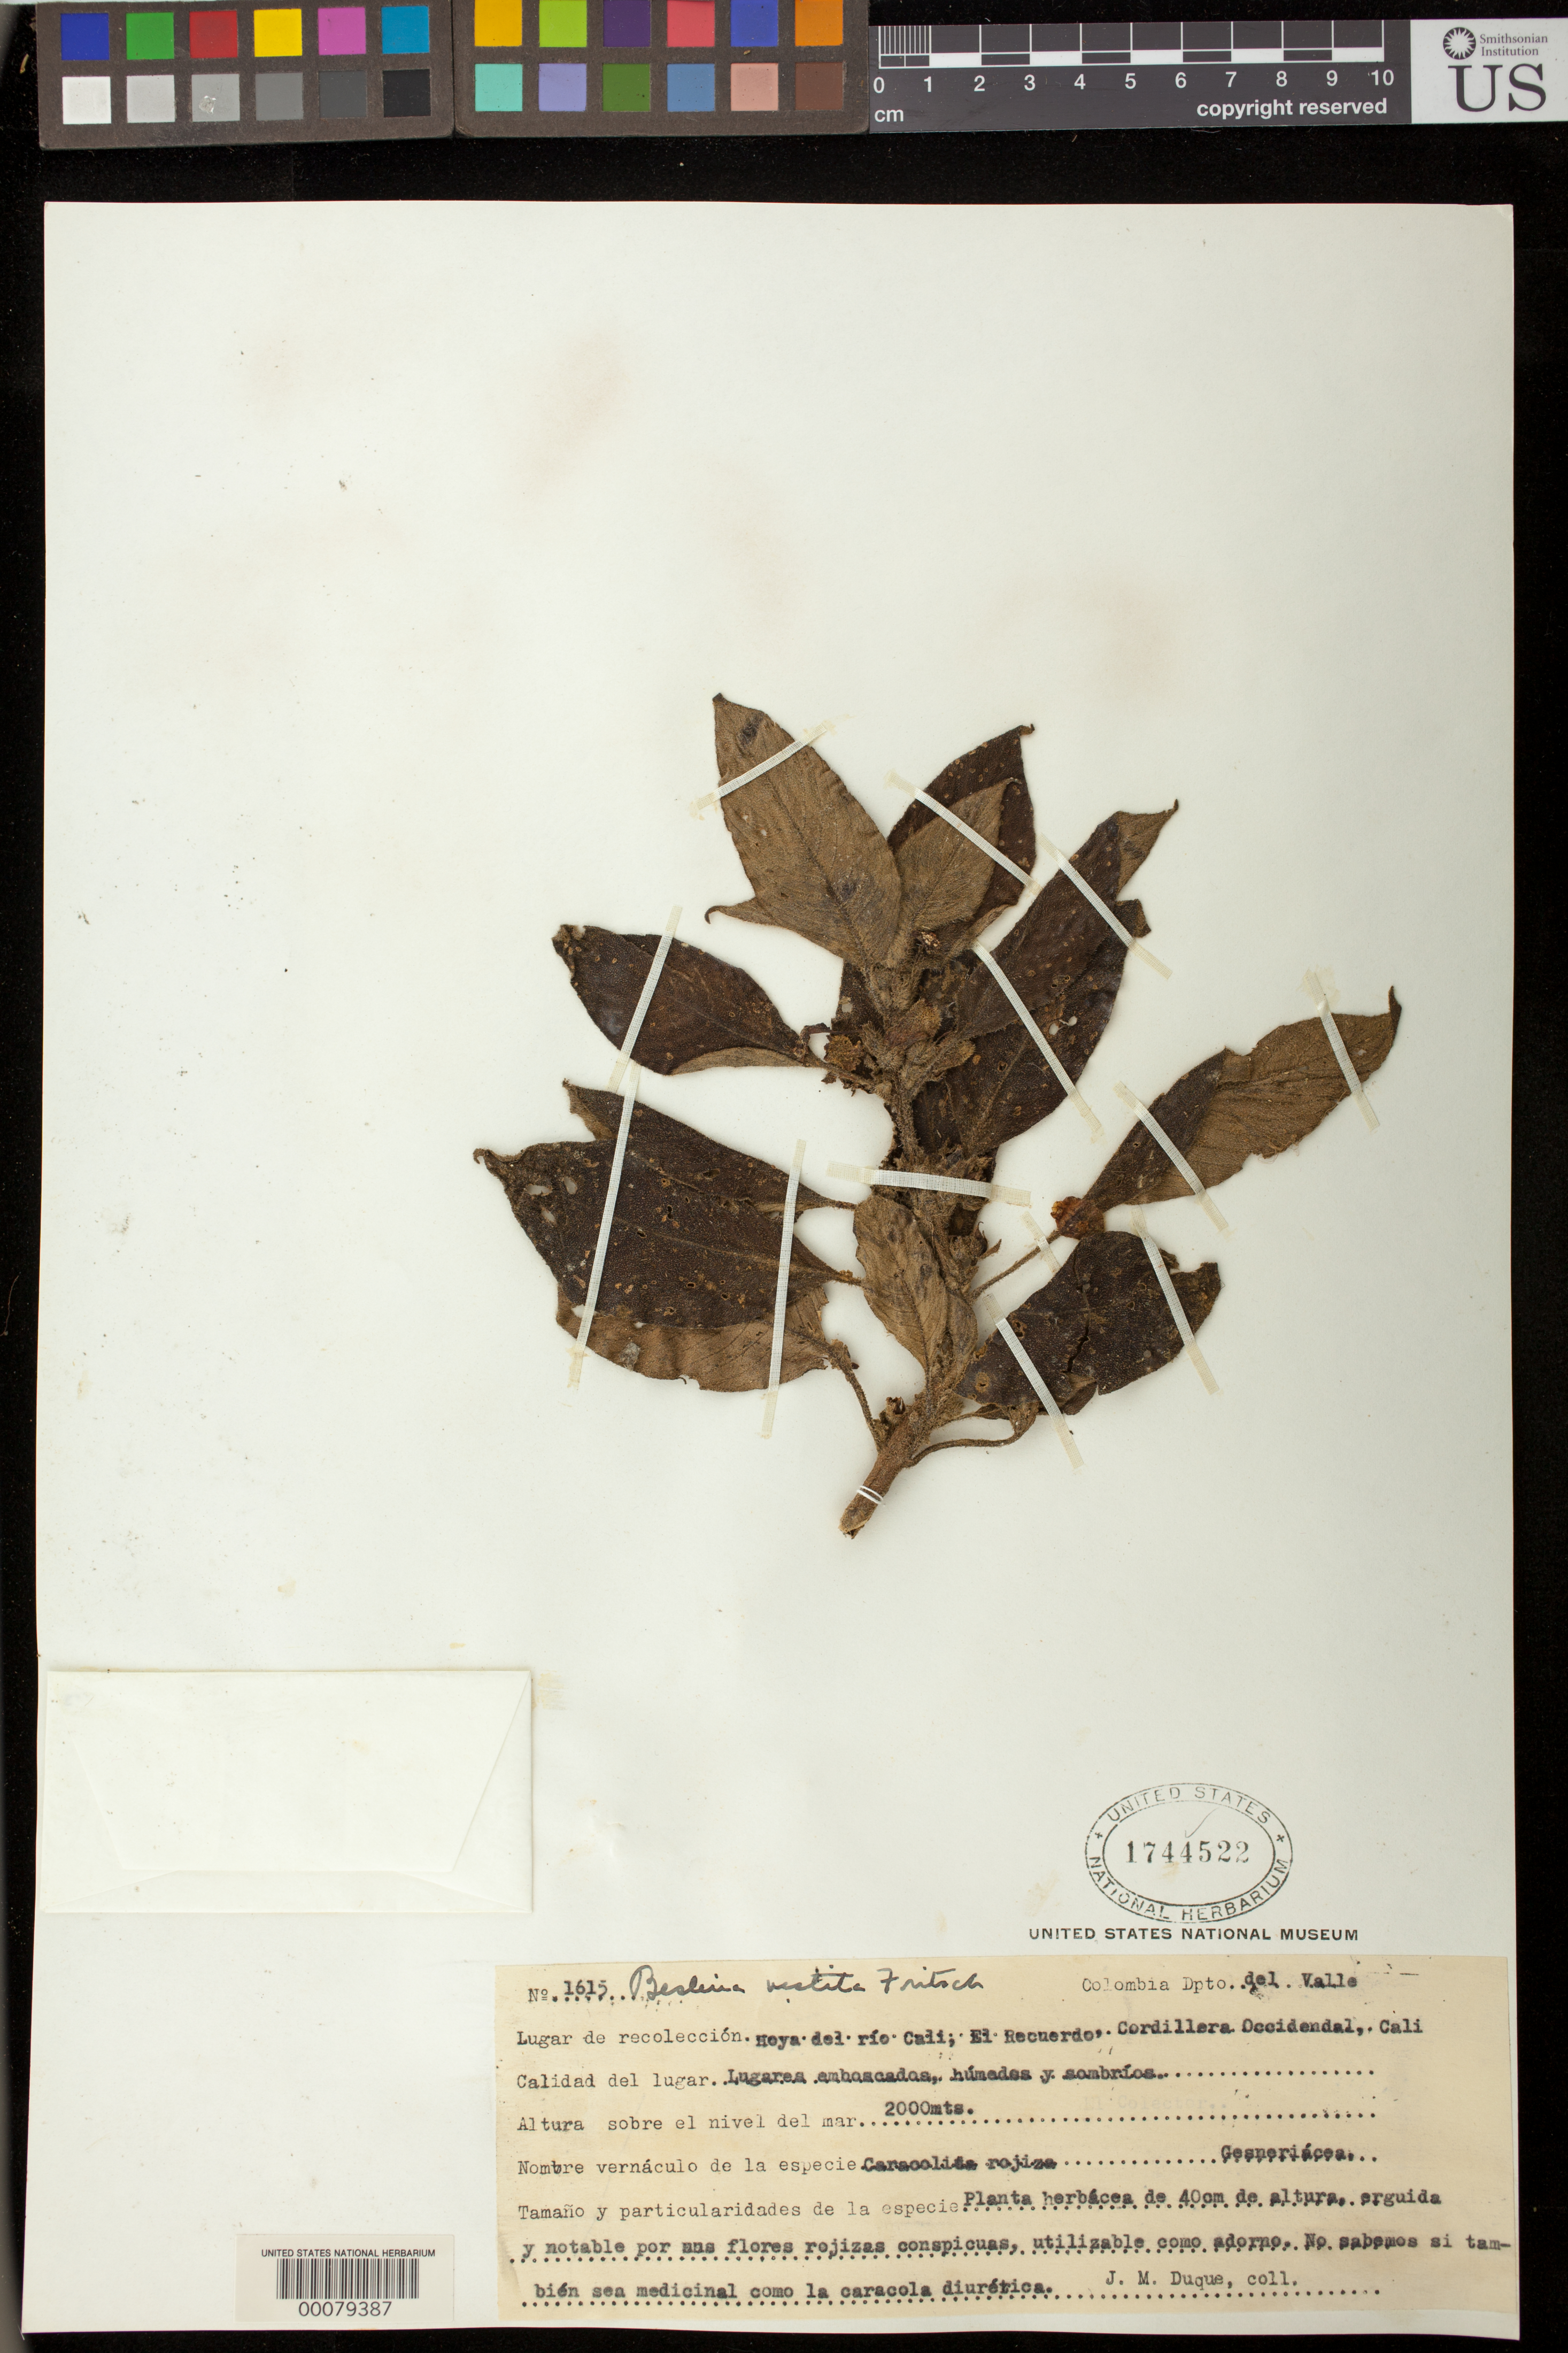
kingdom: Plantae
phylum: Tracheophyta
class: Magnoliopsida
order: Lamiales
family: Gesneriaceae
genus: Besleria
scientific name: Besleria vestita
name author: Fritsch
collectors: J. M. Duque Jaramillo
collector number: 1615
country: Colombia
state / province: Valle del Cauca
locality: Hoya del Rio Cali, El Recuerdo, Cordillera Occidental, Cali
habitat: Wooded area, humid and shady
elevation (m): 2000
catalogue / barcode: US 1744522